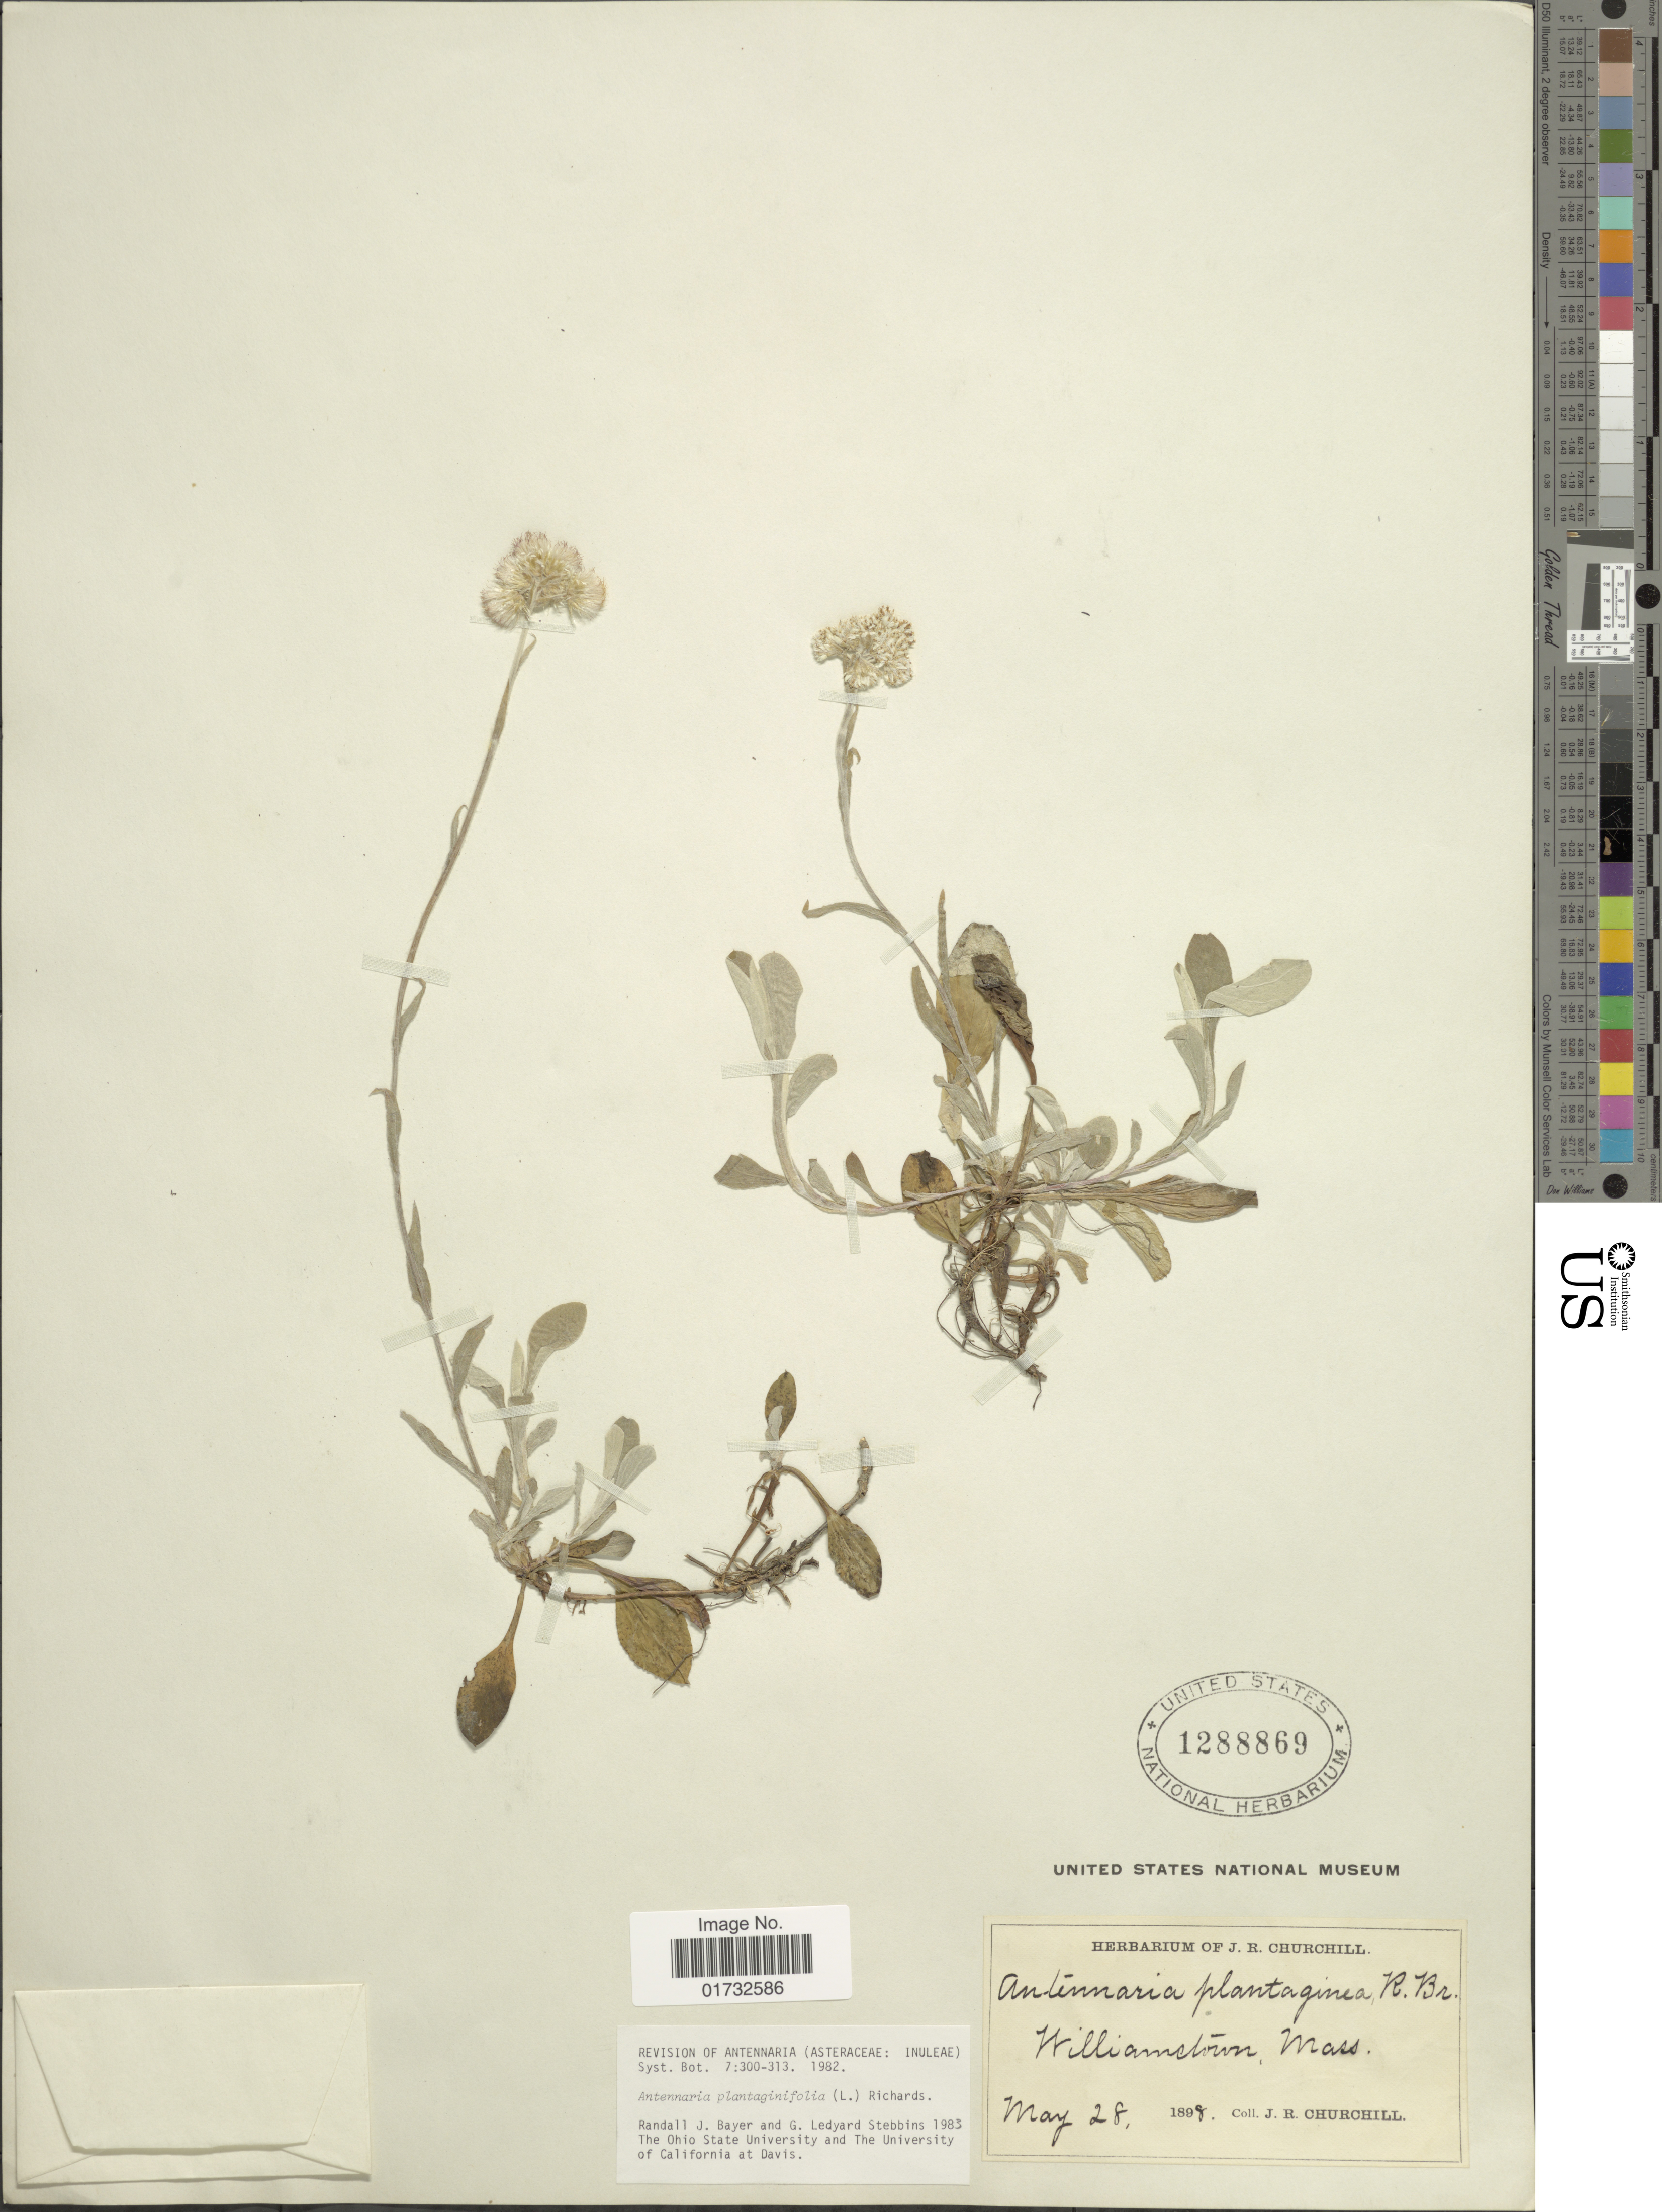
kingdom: Plantae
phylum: Tracheophyta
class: Magnoliopsida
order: Asterales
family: Asteraceae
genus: Antennaria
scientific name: Antennaria plantaginifolia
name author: (L.) Richardson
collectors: J. Churchill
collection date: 1898-05-28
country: United States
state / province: Massachusetts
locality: Williamstown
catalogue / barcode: US 1288869